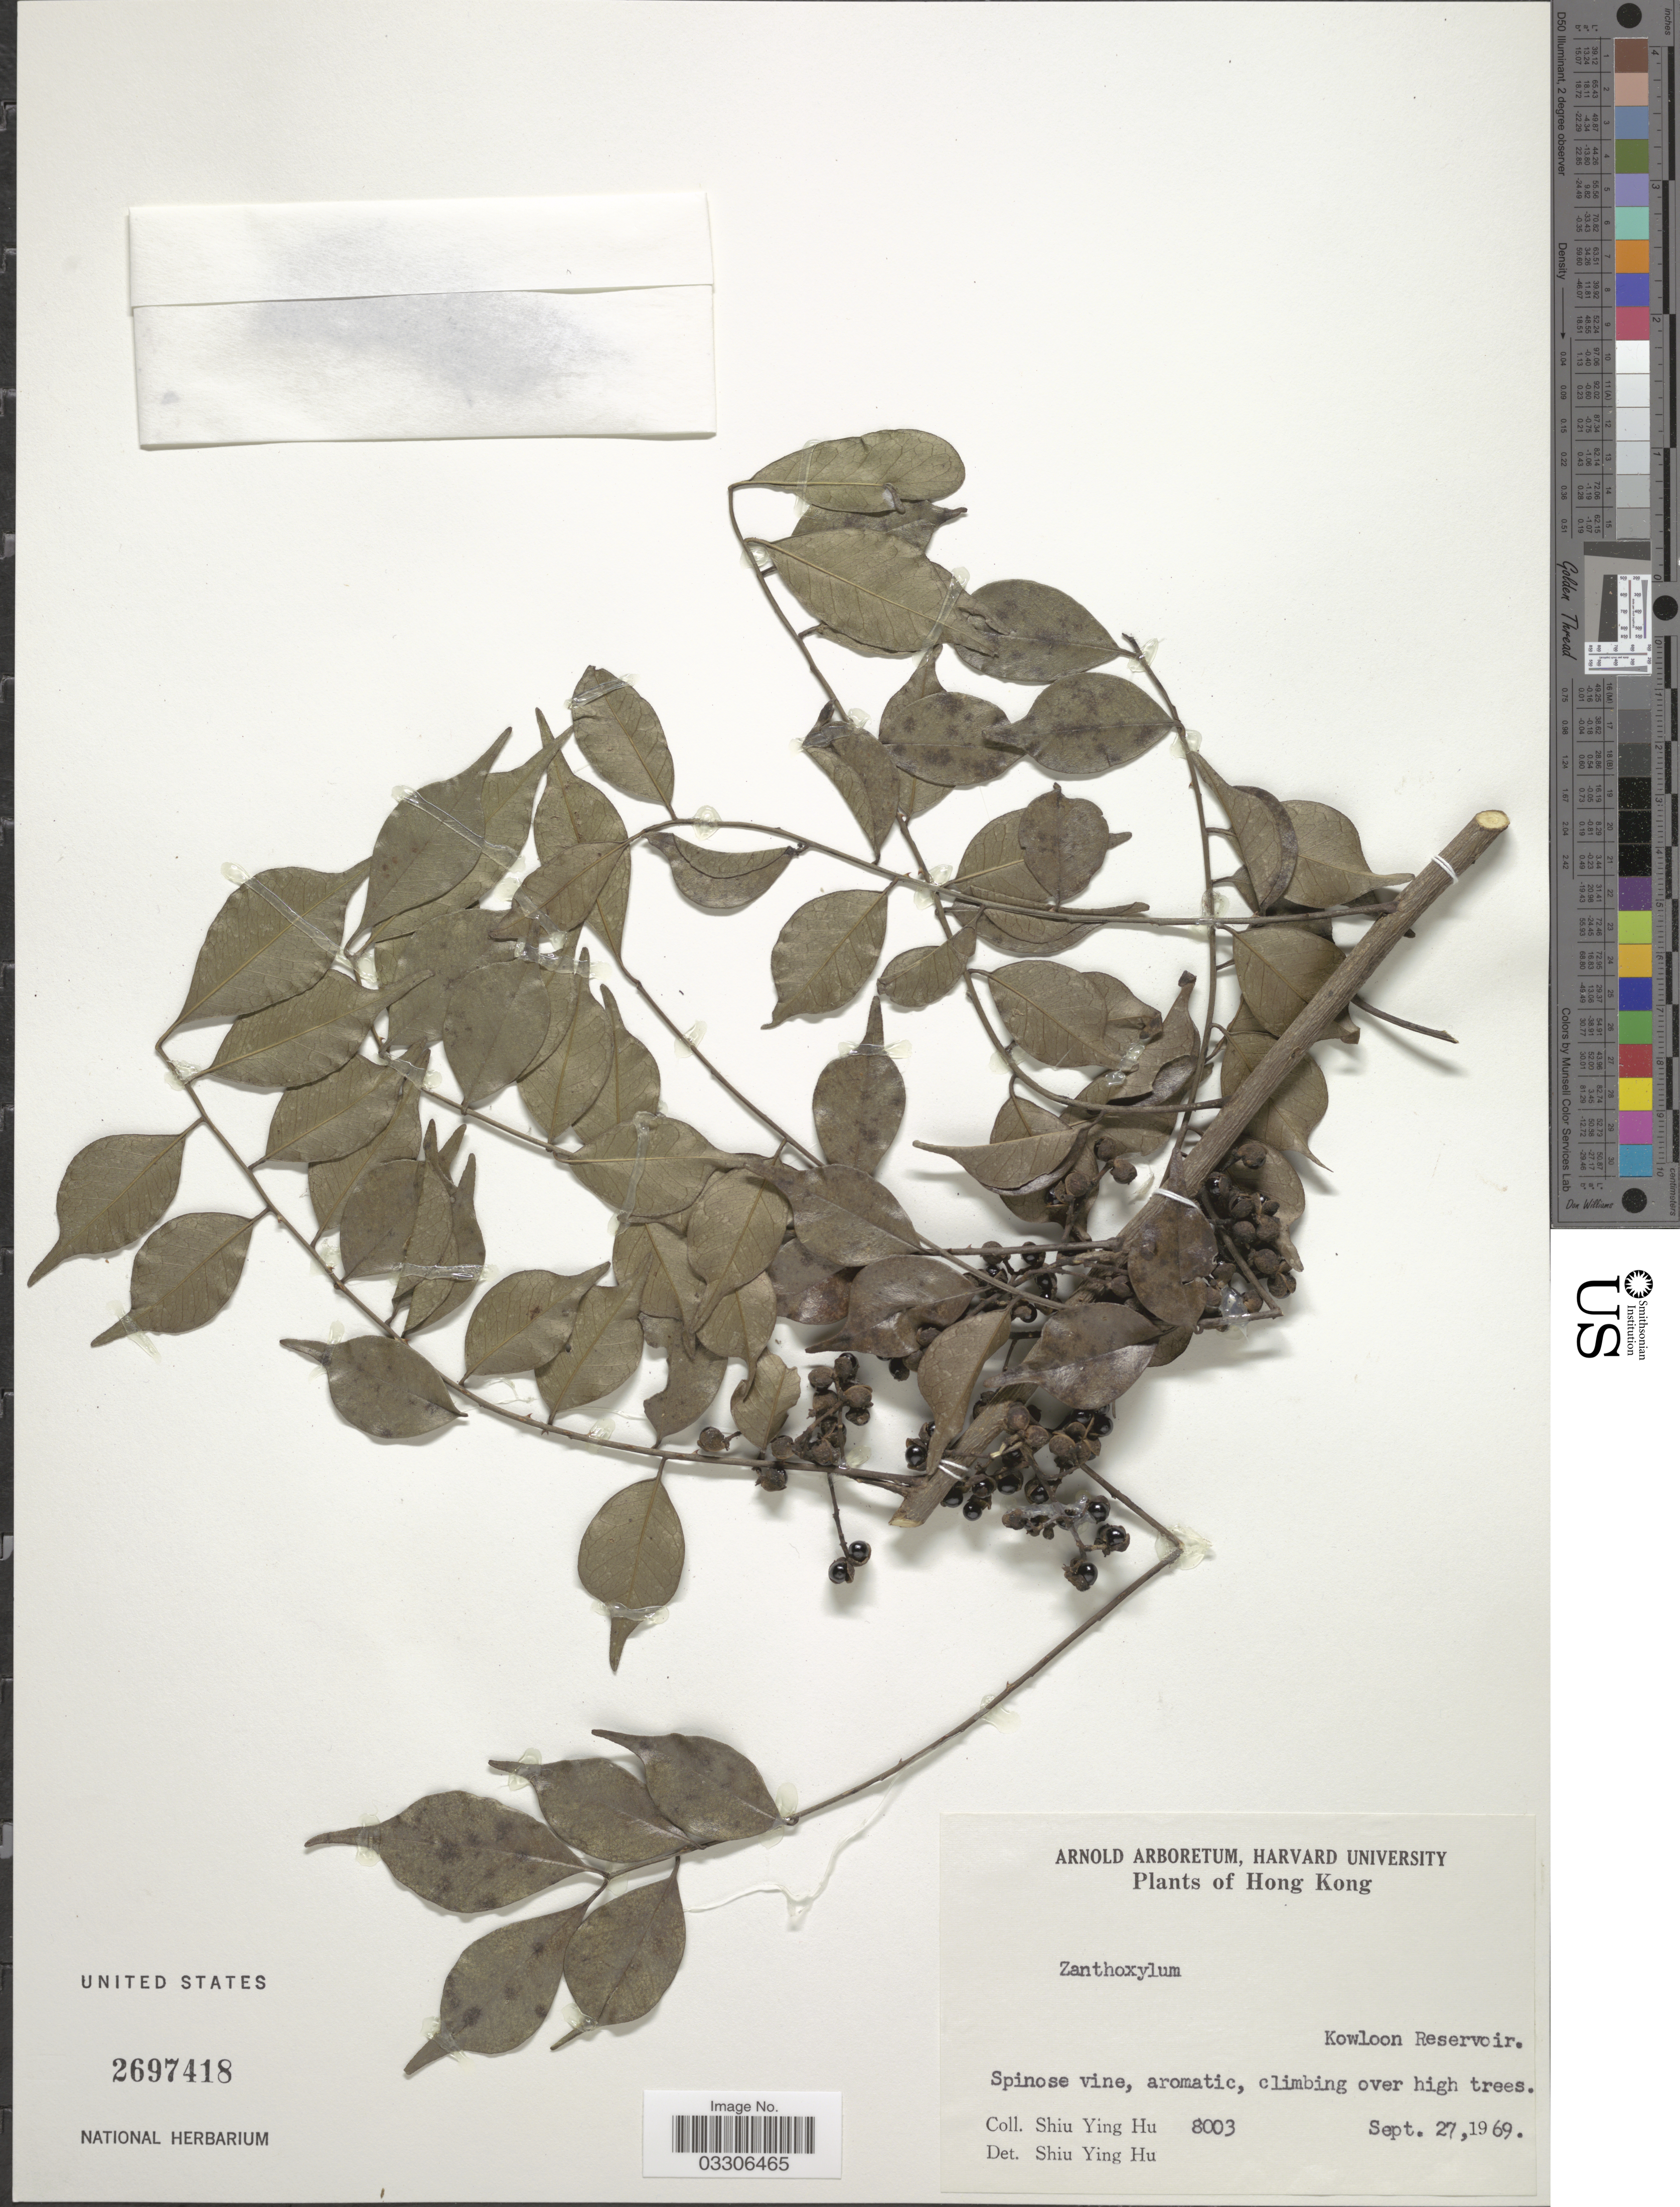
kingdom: Plantae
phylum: Tracheophyta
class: Magnoliopsida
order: Sapindales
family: Rutaceae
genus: Zanthoxylum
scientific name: Zanthoxylum sp.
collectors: S. Y. Hu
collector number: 8003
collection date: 1969-09-27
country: China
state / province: Hong Kong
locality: Kowloon Reservoir.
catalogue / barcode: US 2697418